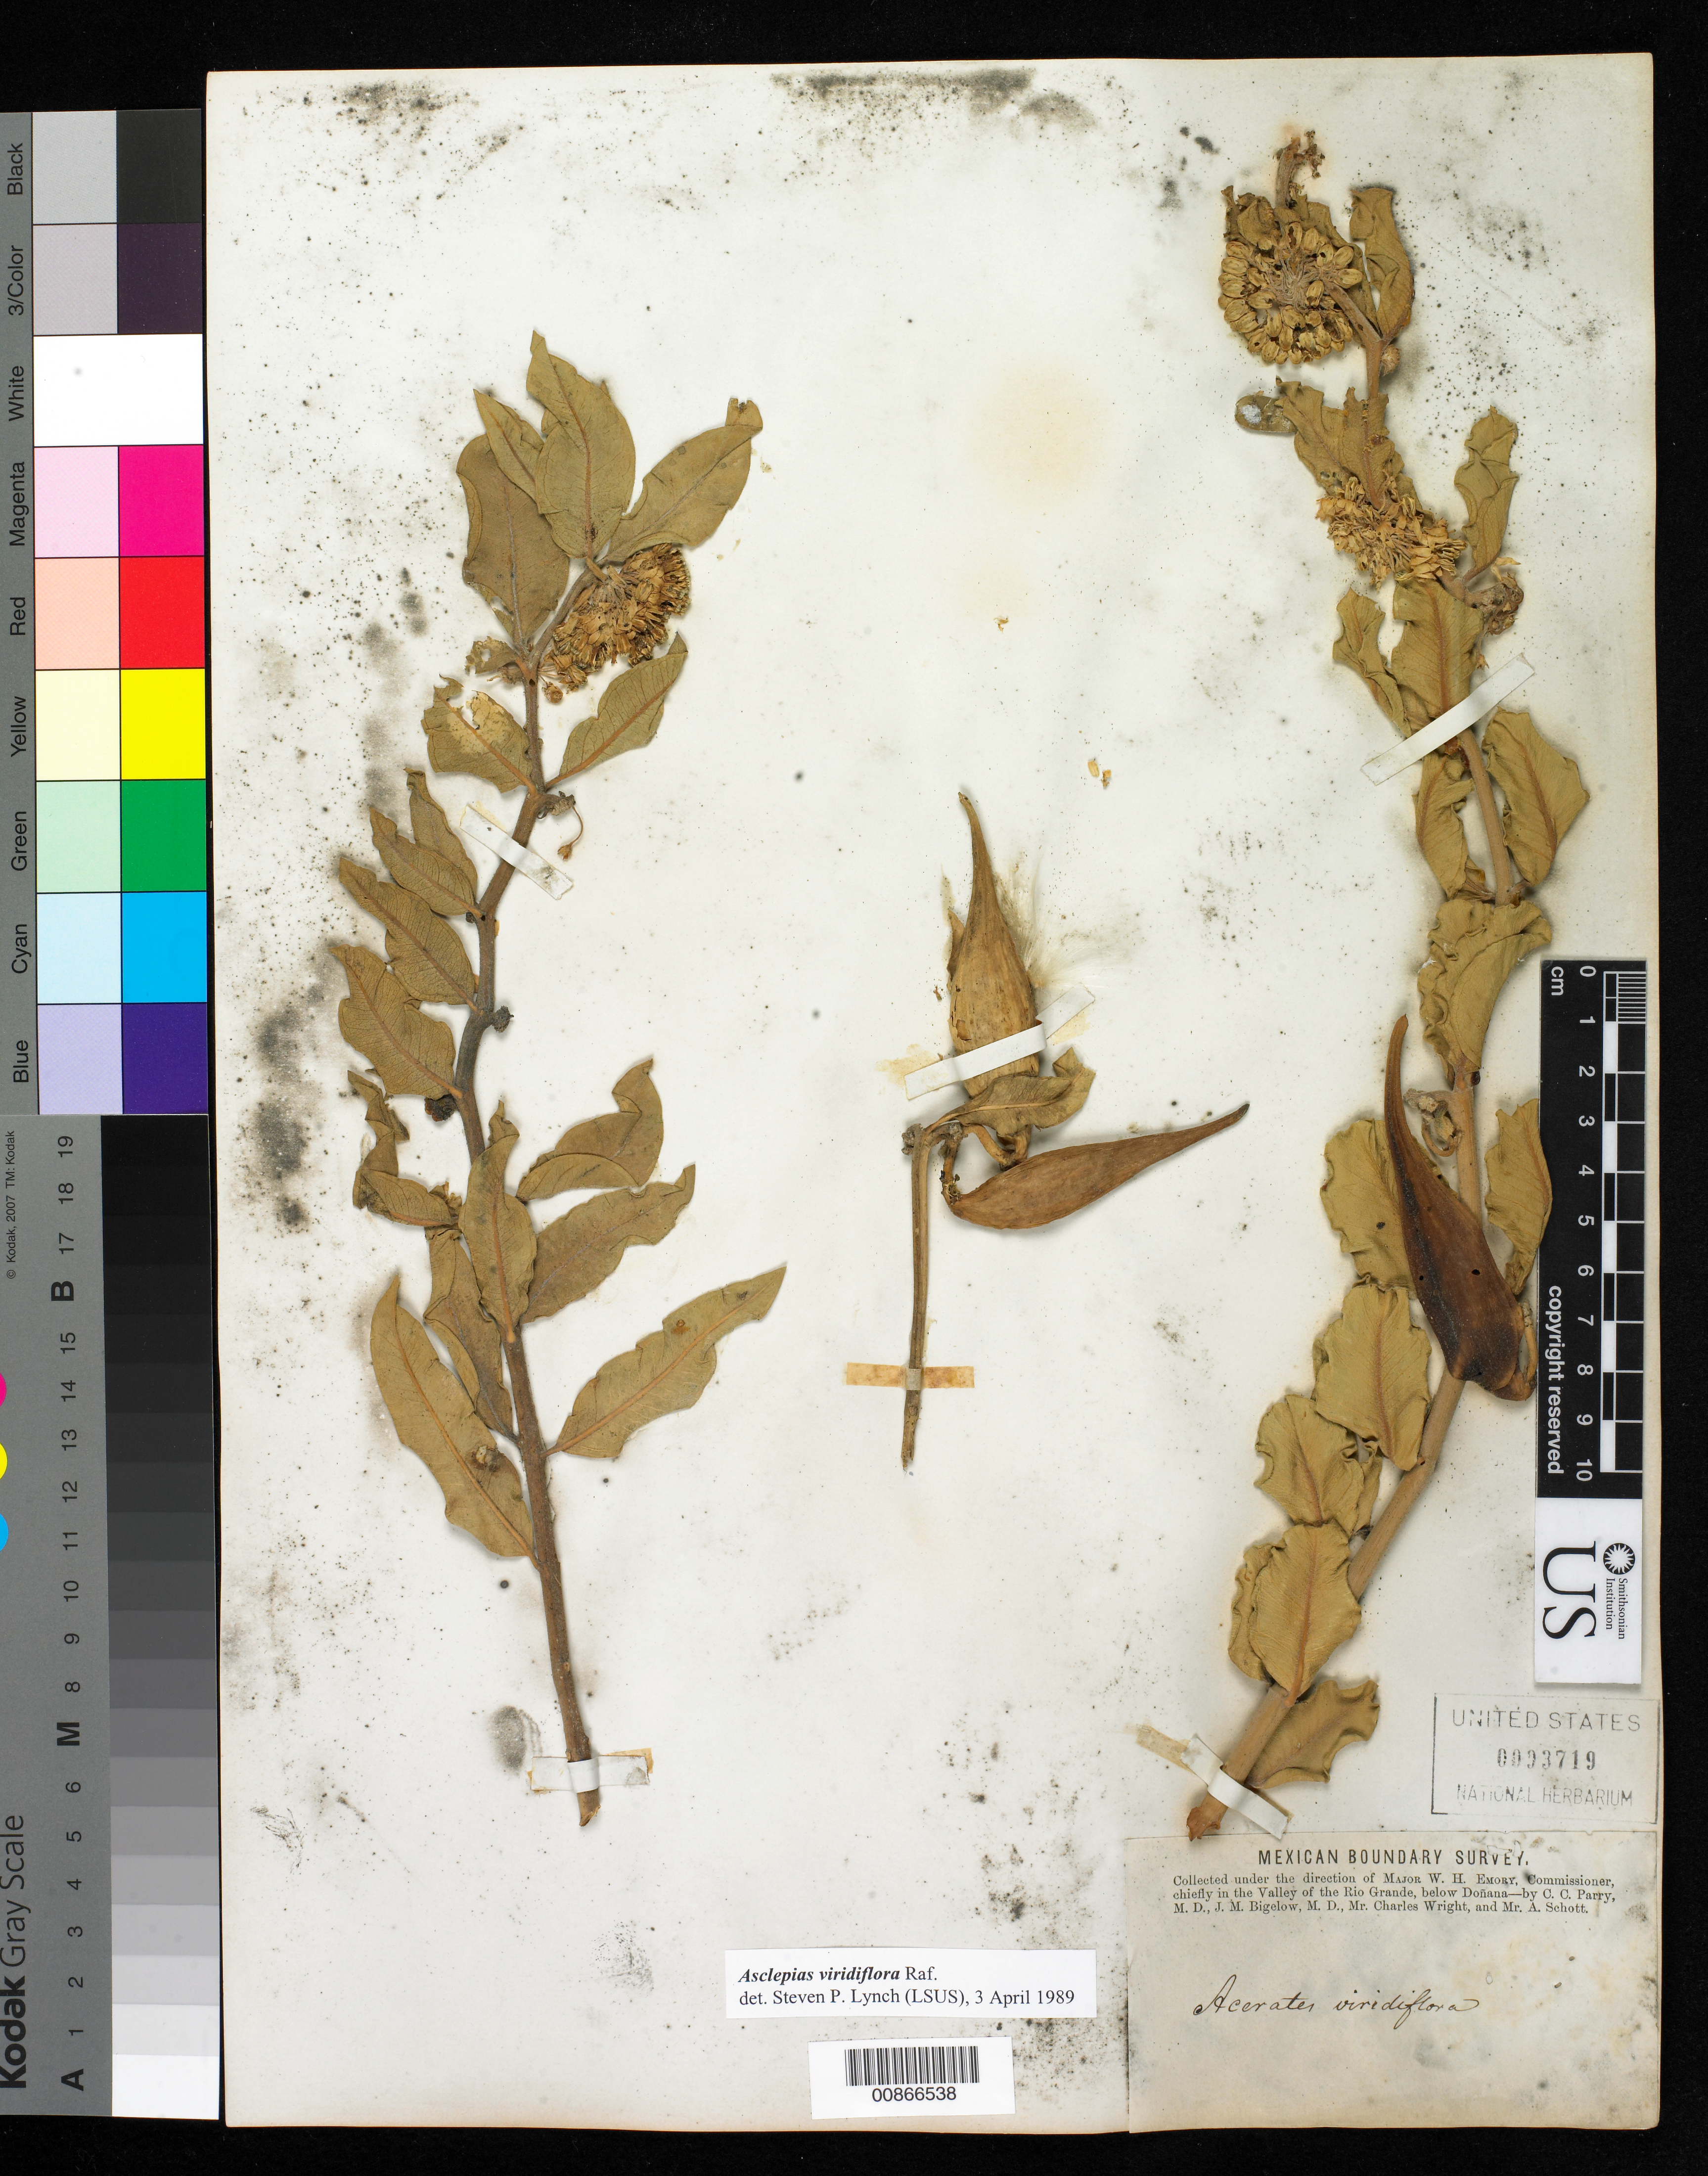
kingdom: Plantae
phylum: Tracheophyta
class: Magnoliopsida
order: Gentianales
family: Apocynaceae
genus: Asclepias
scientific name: Asclepias viridiflora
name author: Raf.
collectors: C. C. Parry, J. M. Bigelow, C. Wright & A. C. V. Schott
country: United States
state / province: New Mexico / Texas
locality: Valley of the Rio Grande, below Doñana.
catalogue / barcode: US 93719